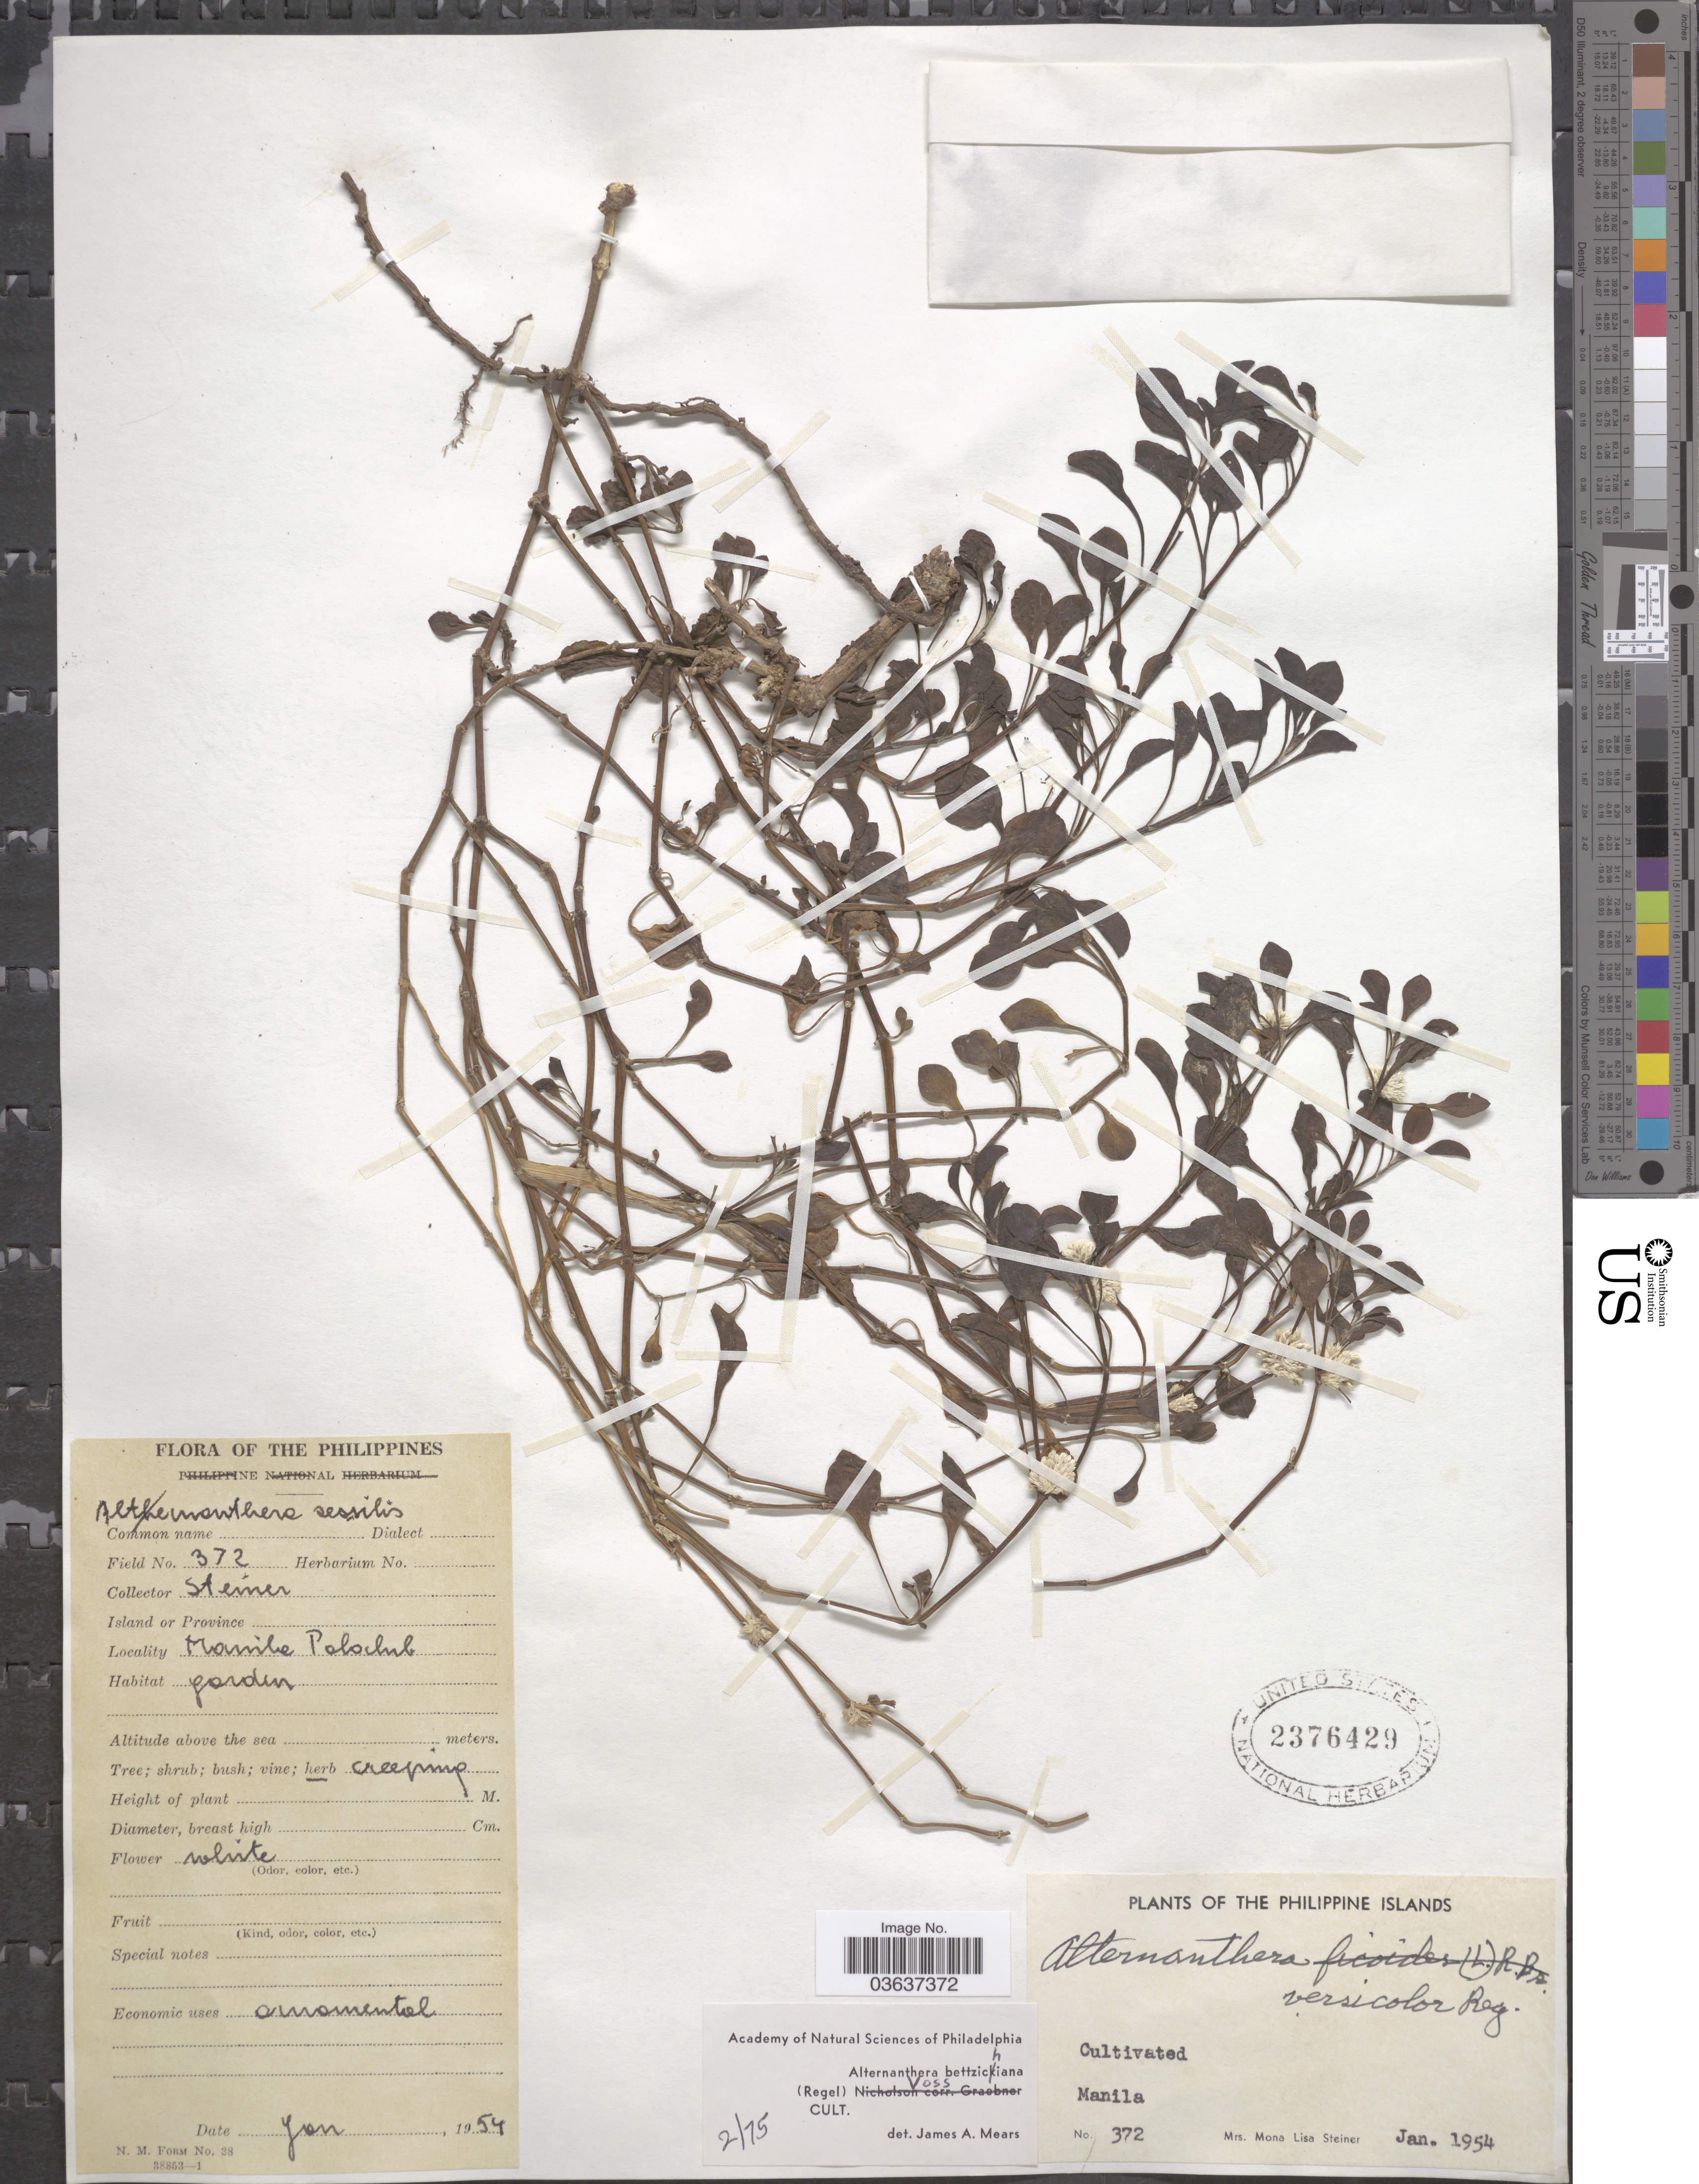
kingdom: Plantae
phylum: Tracheophyta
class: Magnoliopsida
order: Caryophyllales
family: Amaranthaceae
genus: Alternanthera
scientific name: Alternanthera bettzickiana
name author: (Regel) G. Nicholson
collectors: M. Steiner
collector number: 372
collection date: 1954-01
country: Philippines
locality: Manila. Poloclub.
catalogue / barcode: US 2376429